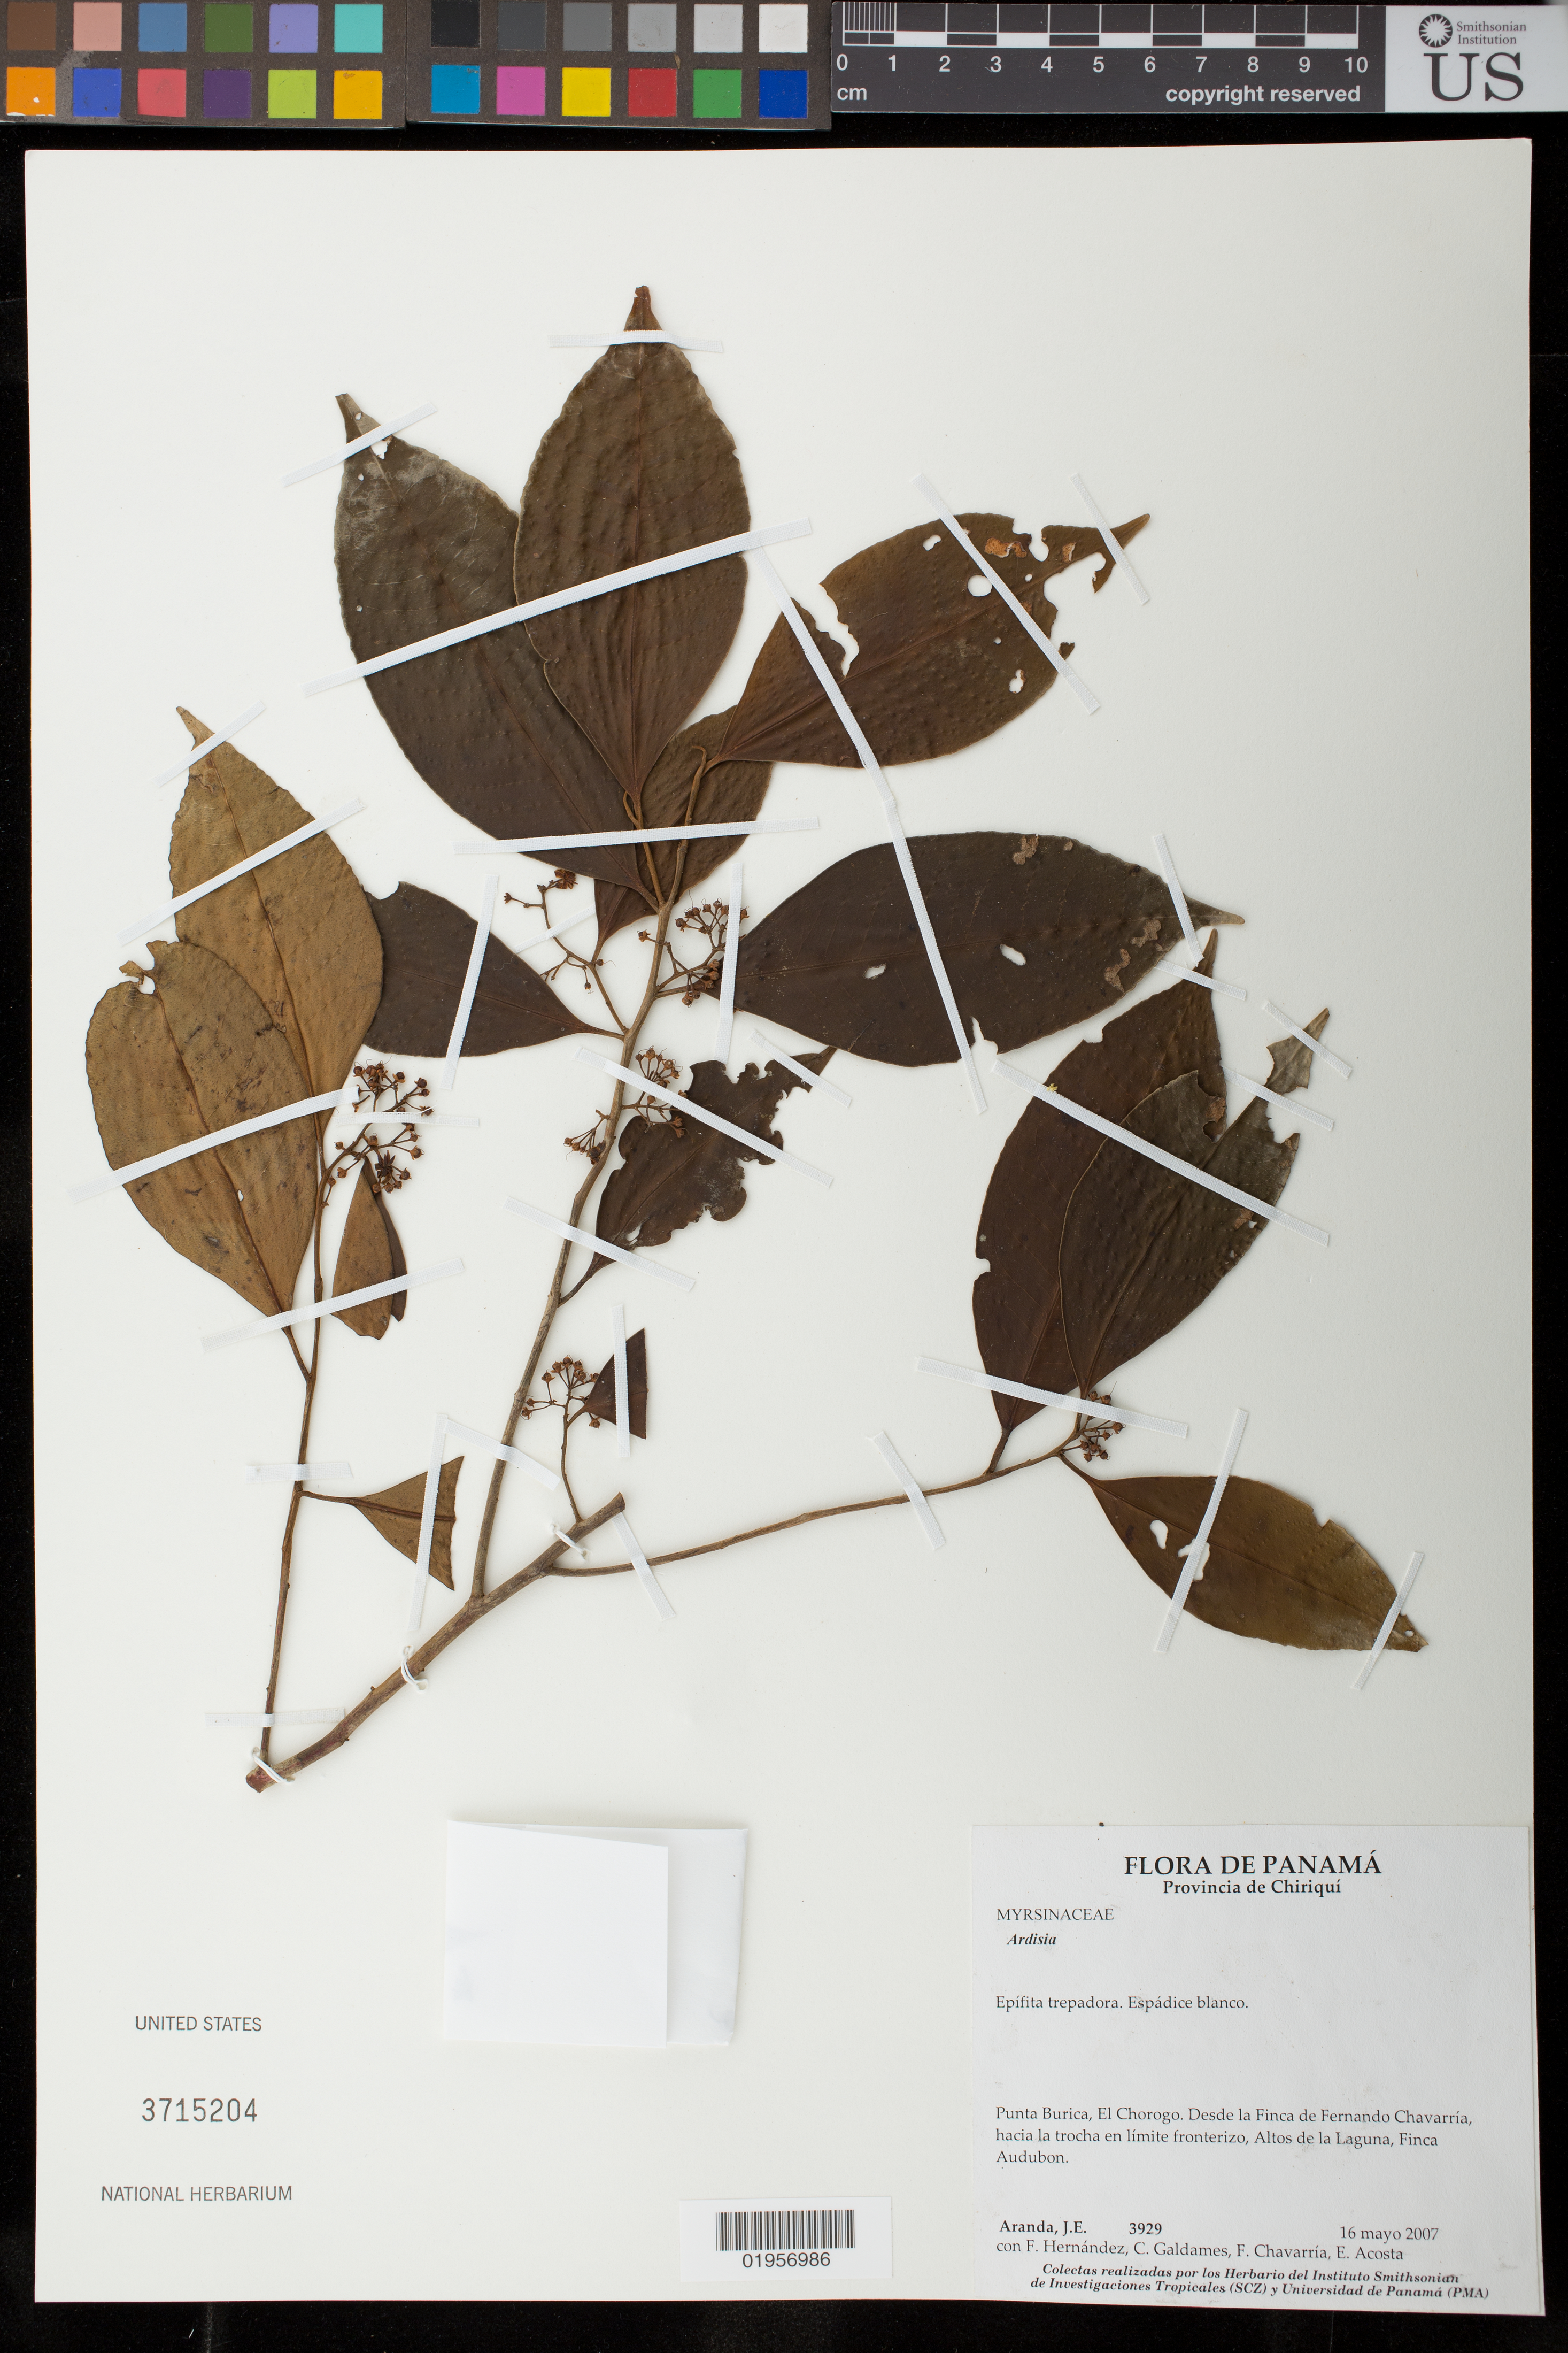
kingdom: Plantae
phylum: Tracheophyta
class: Magnoliopsida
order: Ericales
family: Primulaceae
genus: Ardisia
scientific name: Ardisia sp.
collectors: J. Aranda, F. Hernandez, C. Galdames, F. Chavarria & E. Acosta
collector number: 3929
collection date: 2007-05-16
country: Panama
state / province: Chiriqui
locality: Punta Burica, El Chorogo. Desde la Finca de Fernando Chavarria, Altos de la Laguna, Finca Audubon.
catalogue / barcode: US 3715204